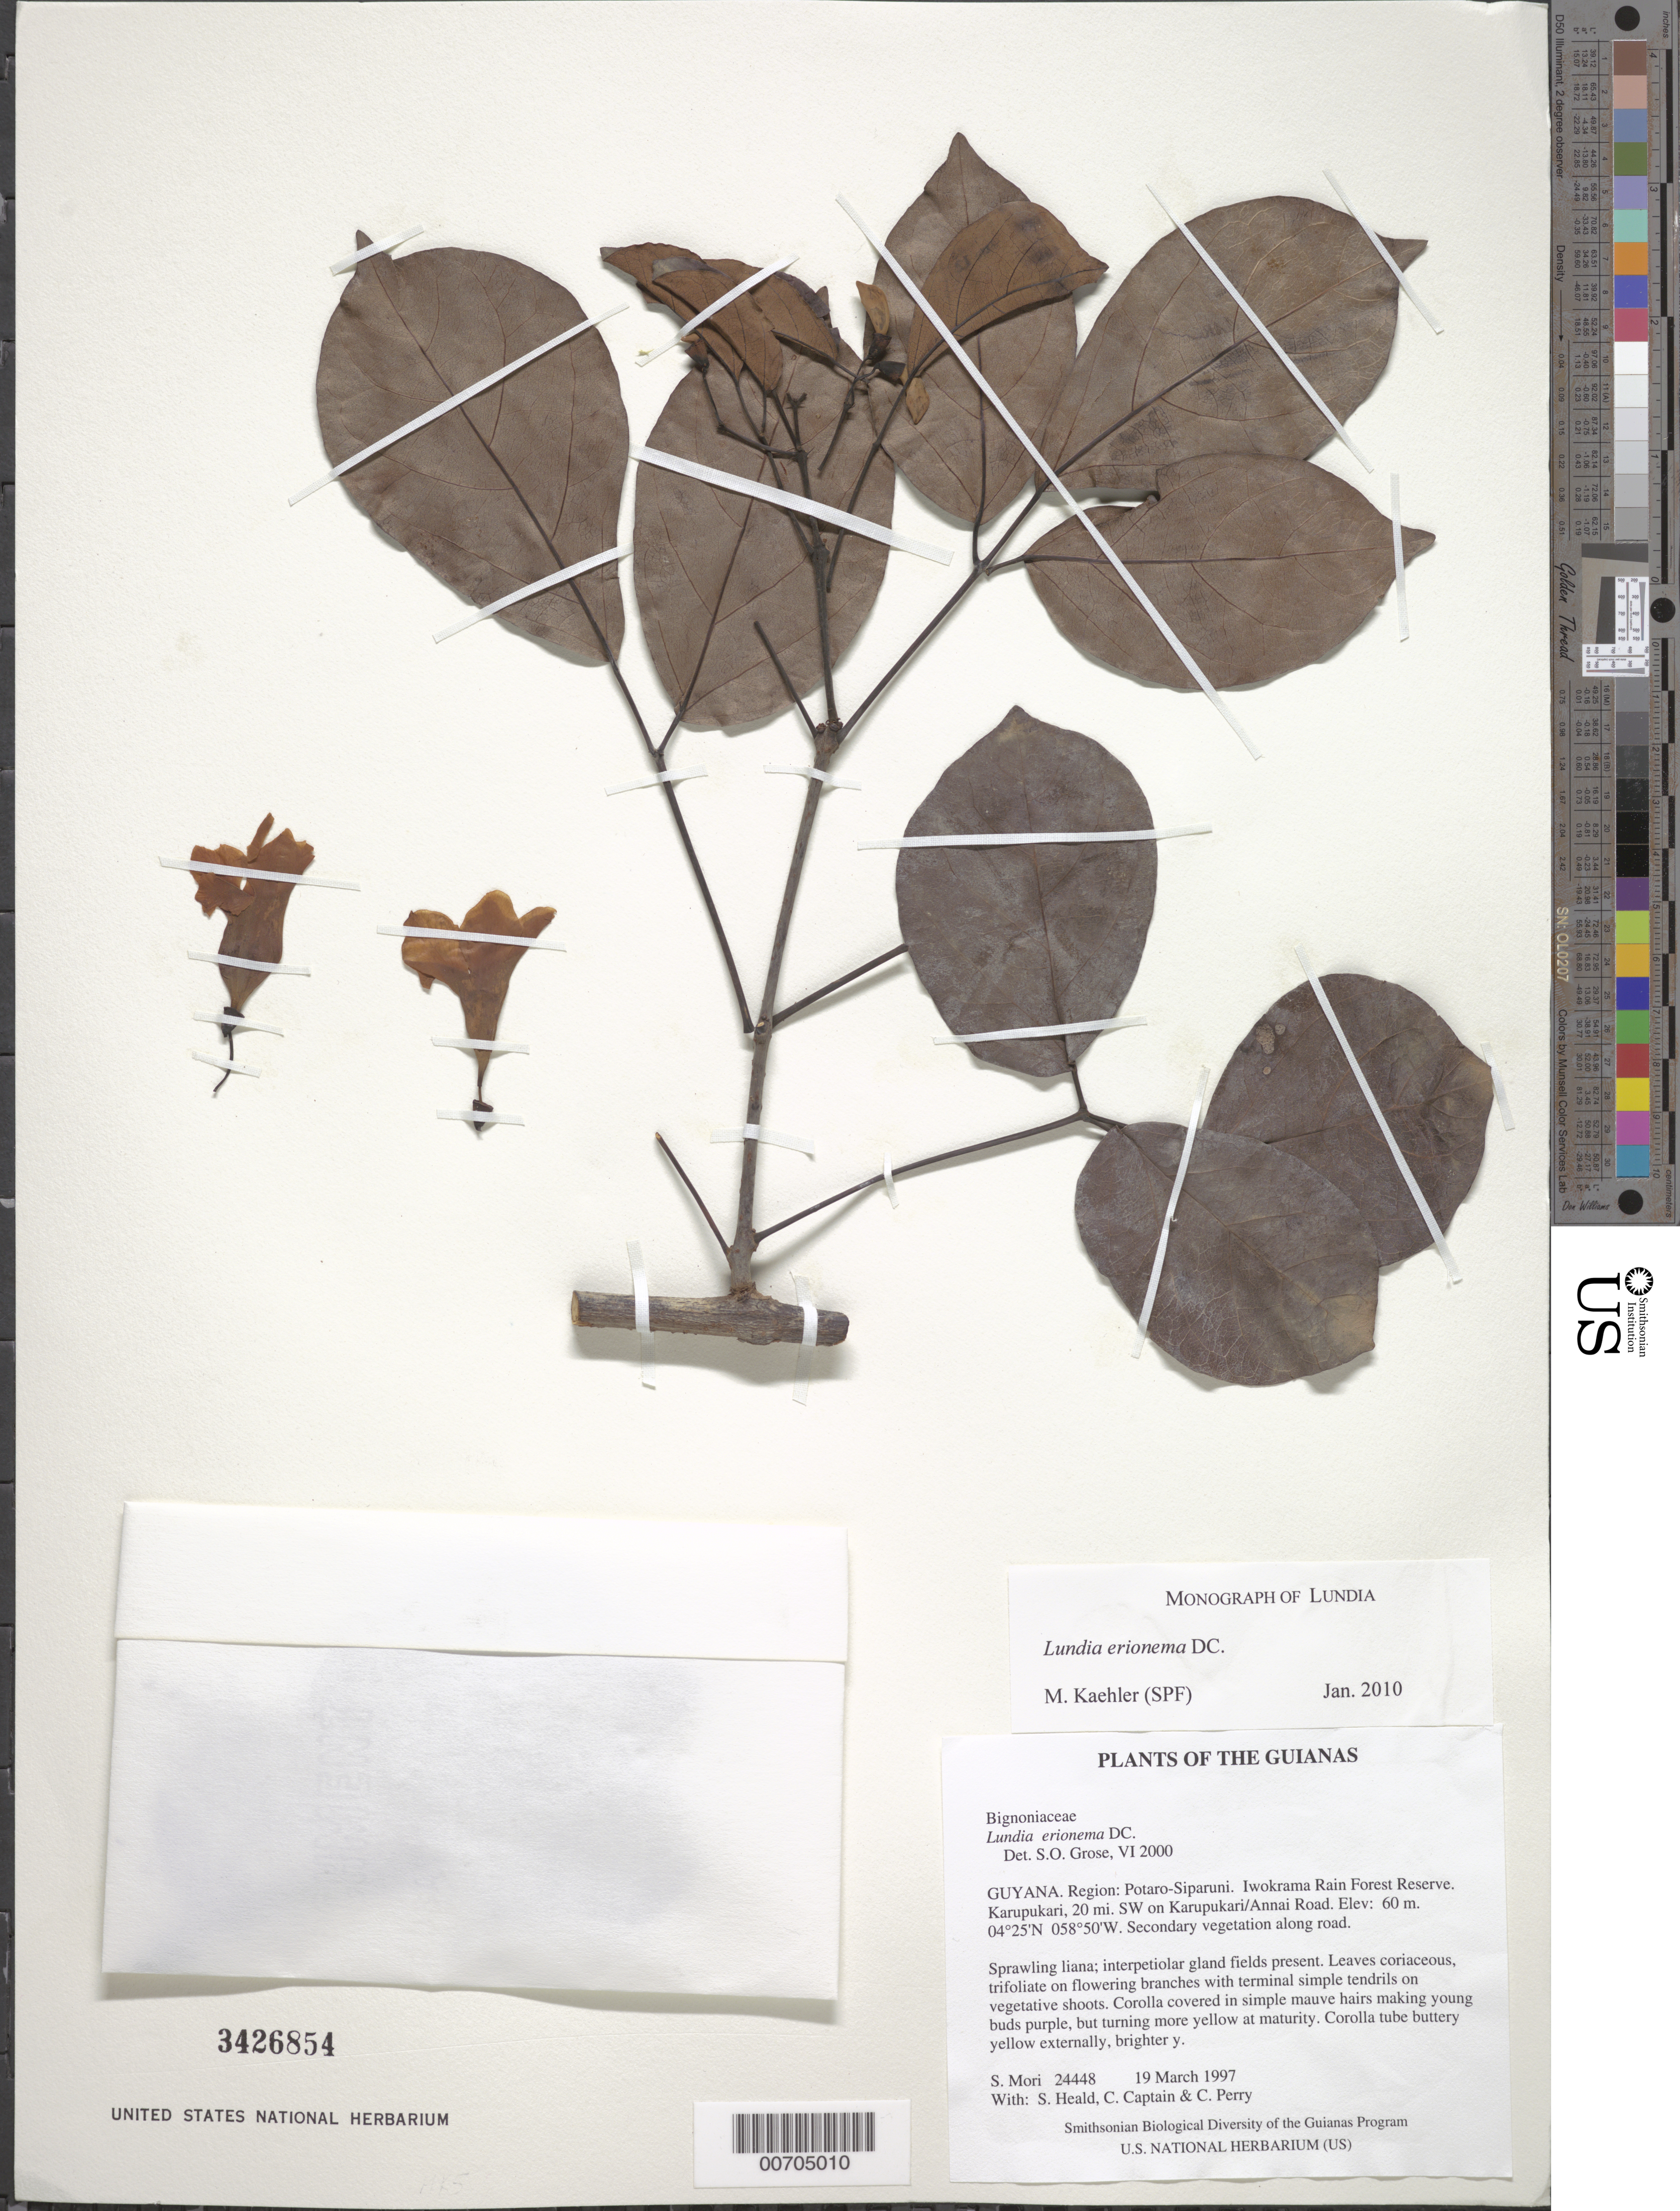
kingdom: Plantae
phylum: Tracheophyta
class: Magnoliopsida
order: Lamiales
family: Bignoniaceae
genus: Lundia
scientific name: Lundia erionema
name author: DC.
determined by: Grose, S. O.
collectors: S. Mori, S. Heald, C. Captain & C. Perry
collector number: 24448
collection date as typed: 19 March 1997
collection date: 1997-03-19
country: Guyana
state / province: Potaro-Siparuni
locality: Iwokrama Rain Forest Reserve. Karupukari, 20 mi. SW on Karupukari/Annai Road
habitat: Secondary vegetation along road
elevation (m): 60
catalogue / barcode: US 3426854